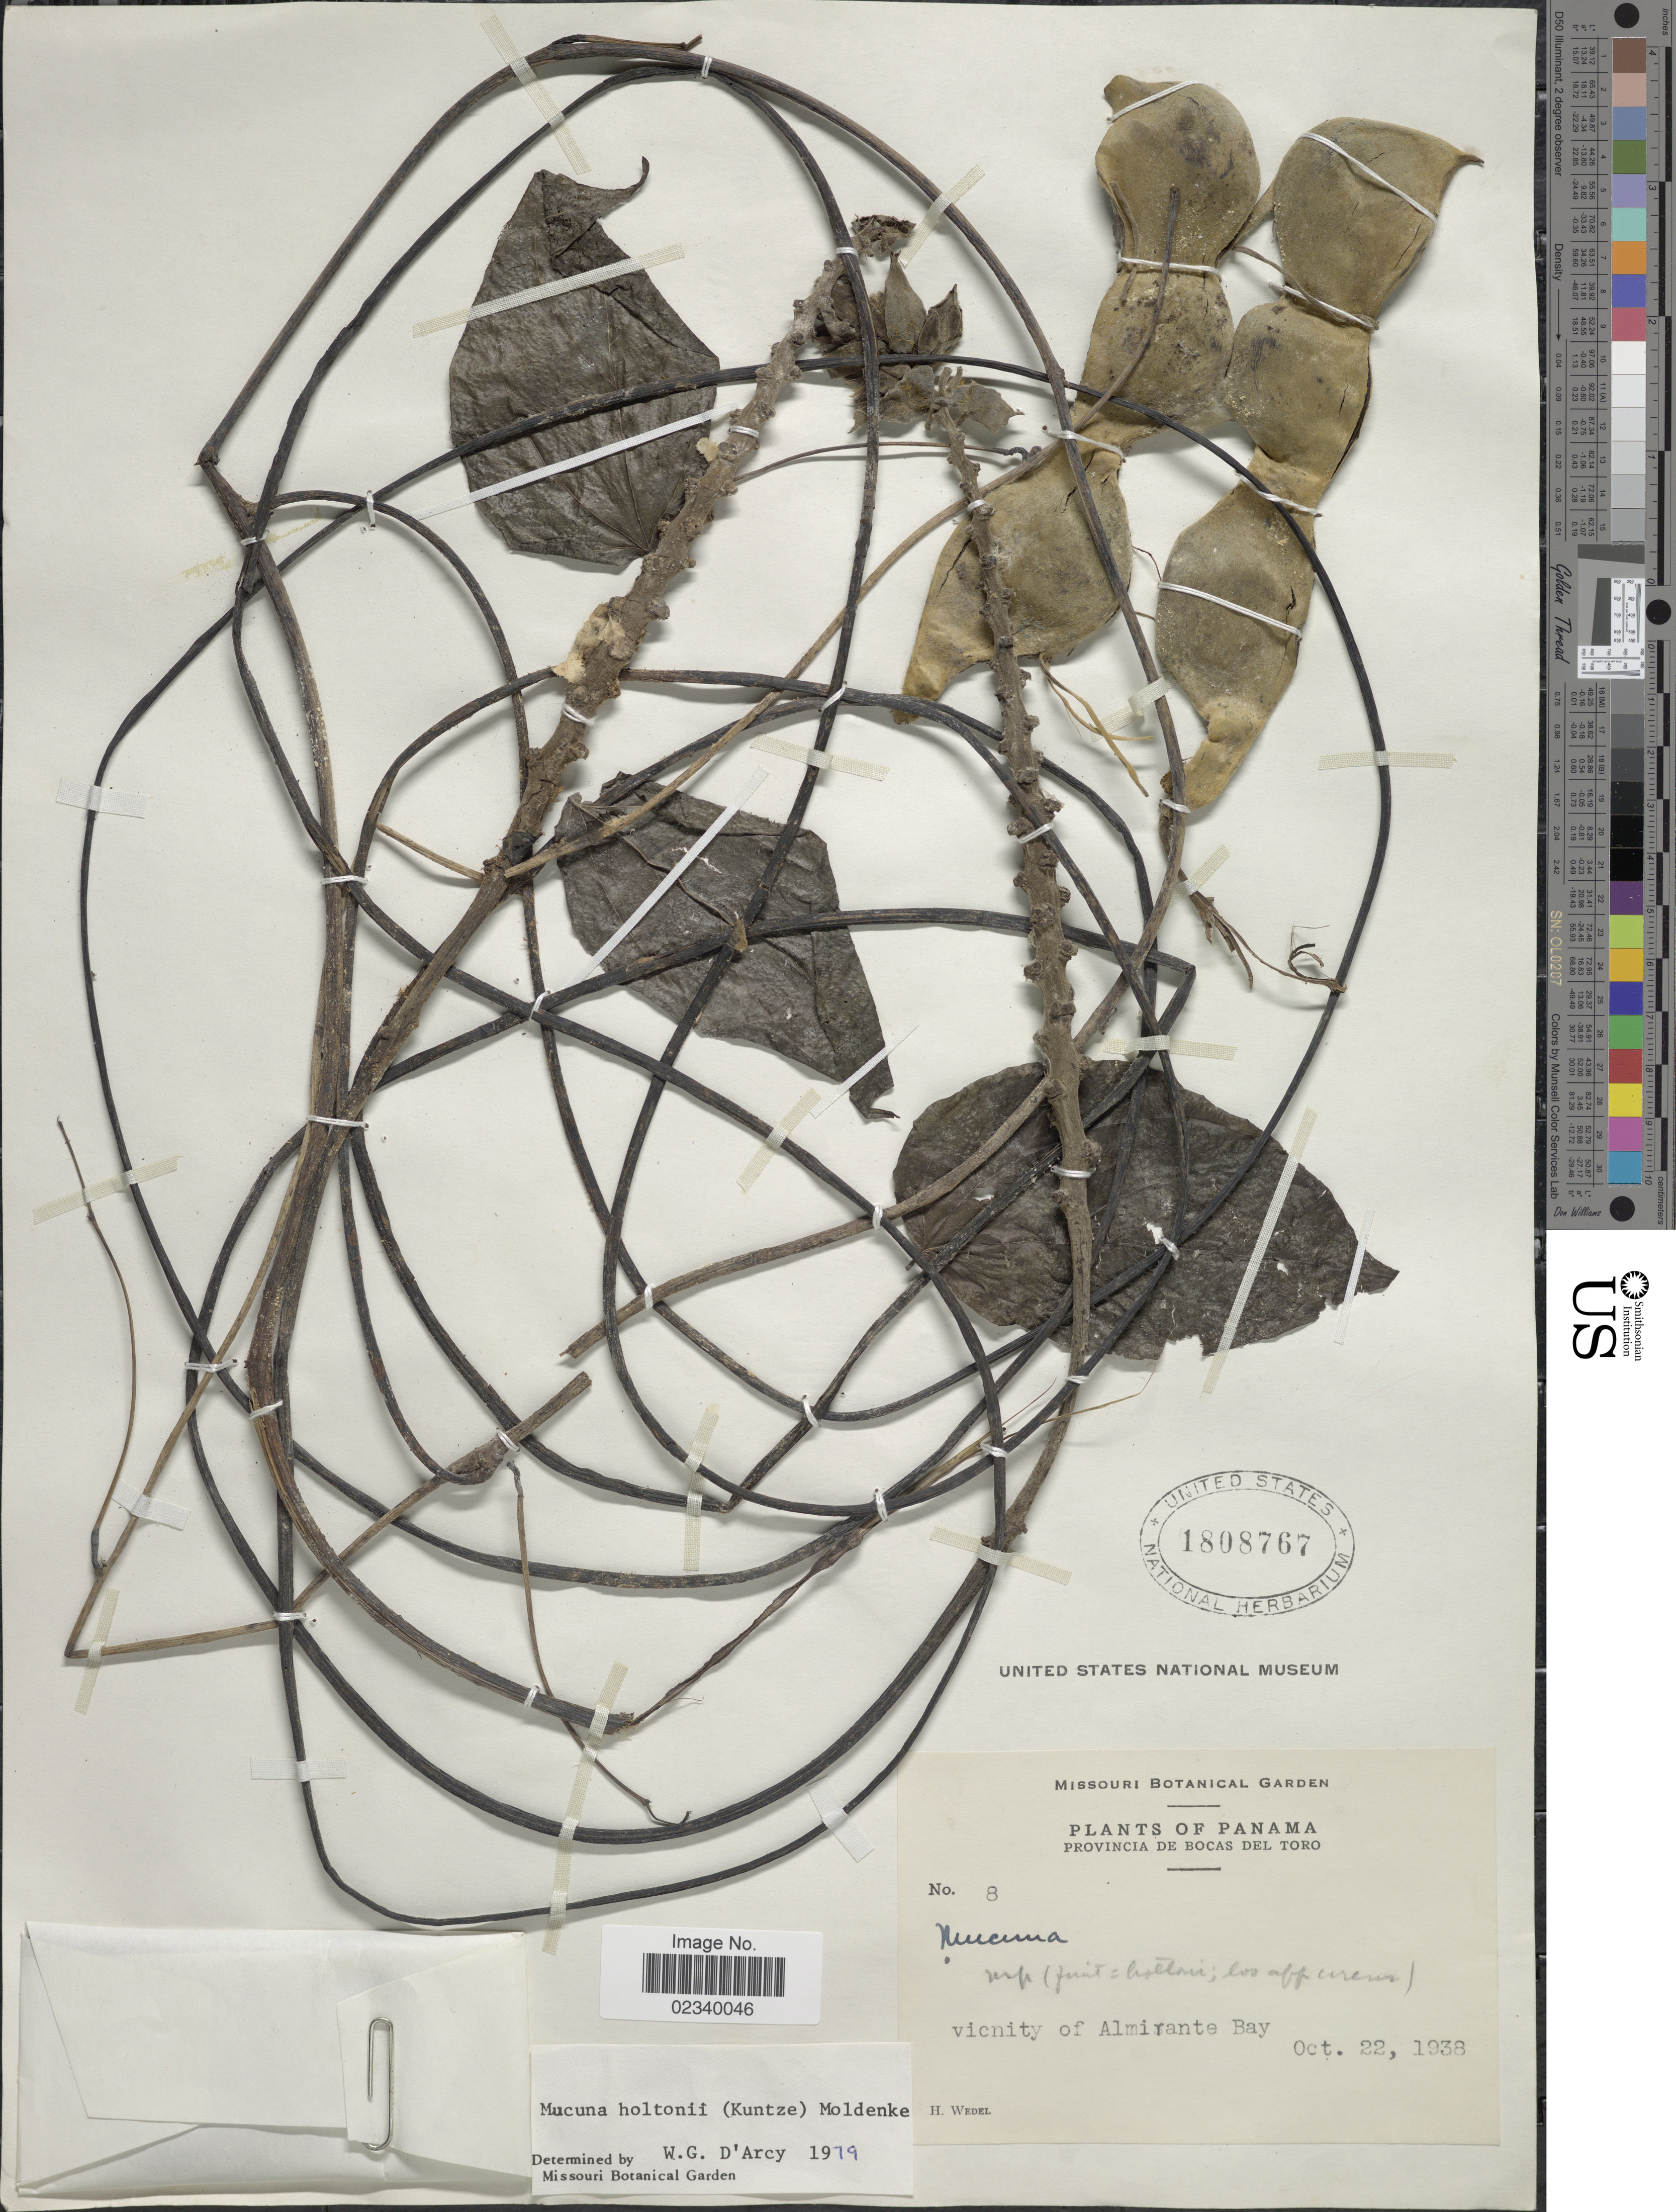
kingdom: Plantae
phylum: Tracheophyta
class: Magnoliopsida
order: Fabales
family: Fabaceae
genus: Mucuna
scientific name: Mucuna holtonii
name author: (Kuntze) Moldenke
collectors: H. von Wedel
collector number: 8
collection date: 1938-10-22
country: Panama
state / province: Bocas del Toro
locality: Vicinity of Almirante Bay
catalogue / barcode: US 1808767